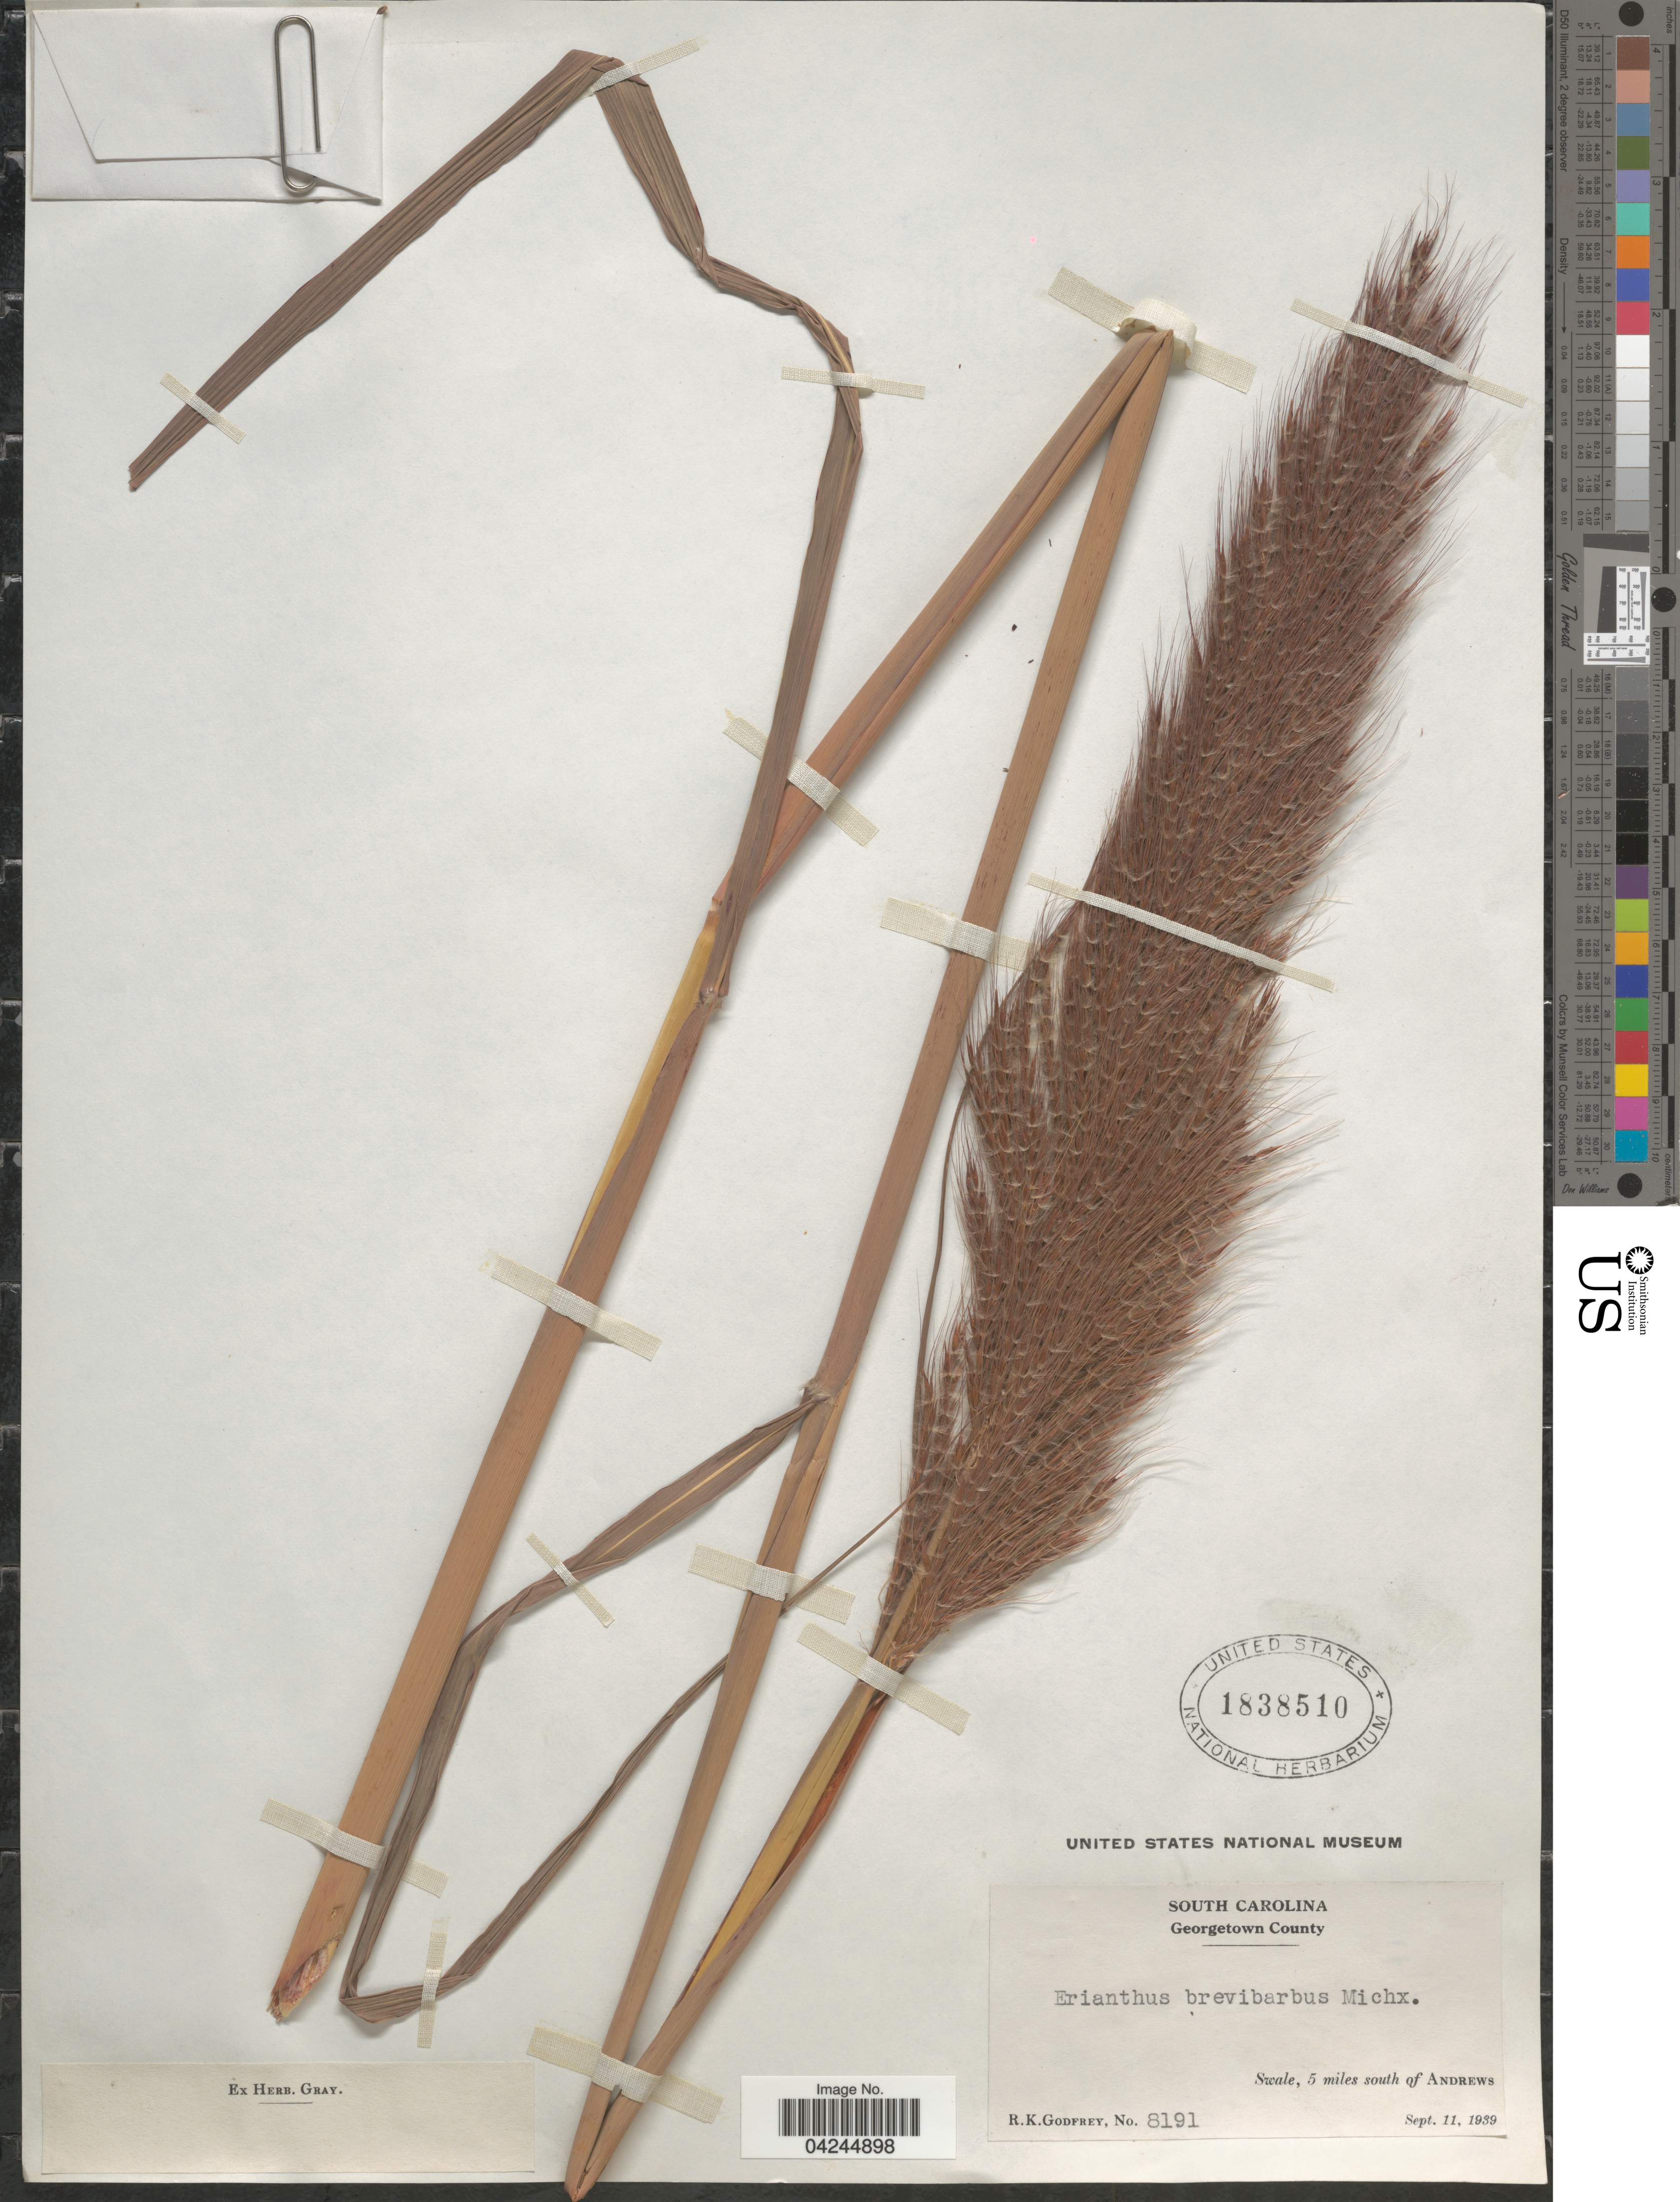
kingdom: Plantae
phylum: Tracheophyta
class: Liliopsida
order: Poales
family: Poaceae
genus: Erianthus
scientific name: Erianthus brevibarbis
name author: Michx.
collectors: R. K. Godfrey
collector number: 8191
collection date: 1939-09-11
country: United States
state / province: South Carolina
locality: Georgetown County. Swale, 5 miles south of Andrews.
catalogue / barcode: US 1838510